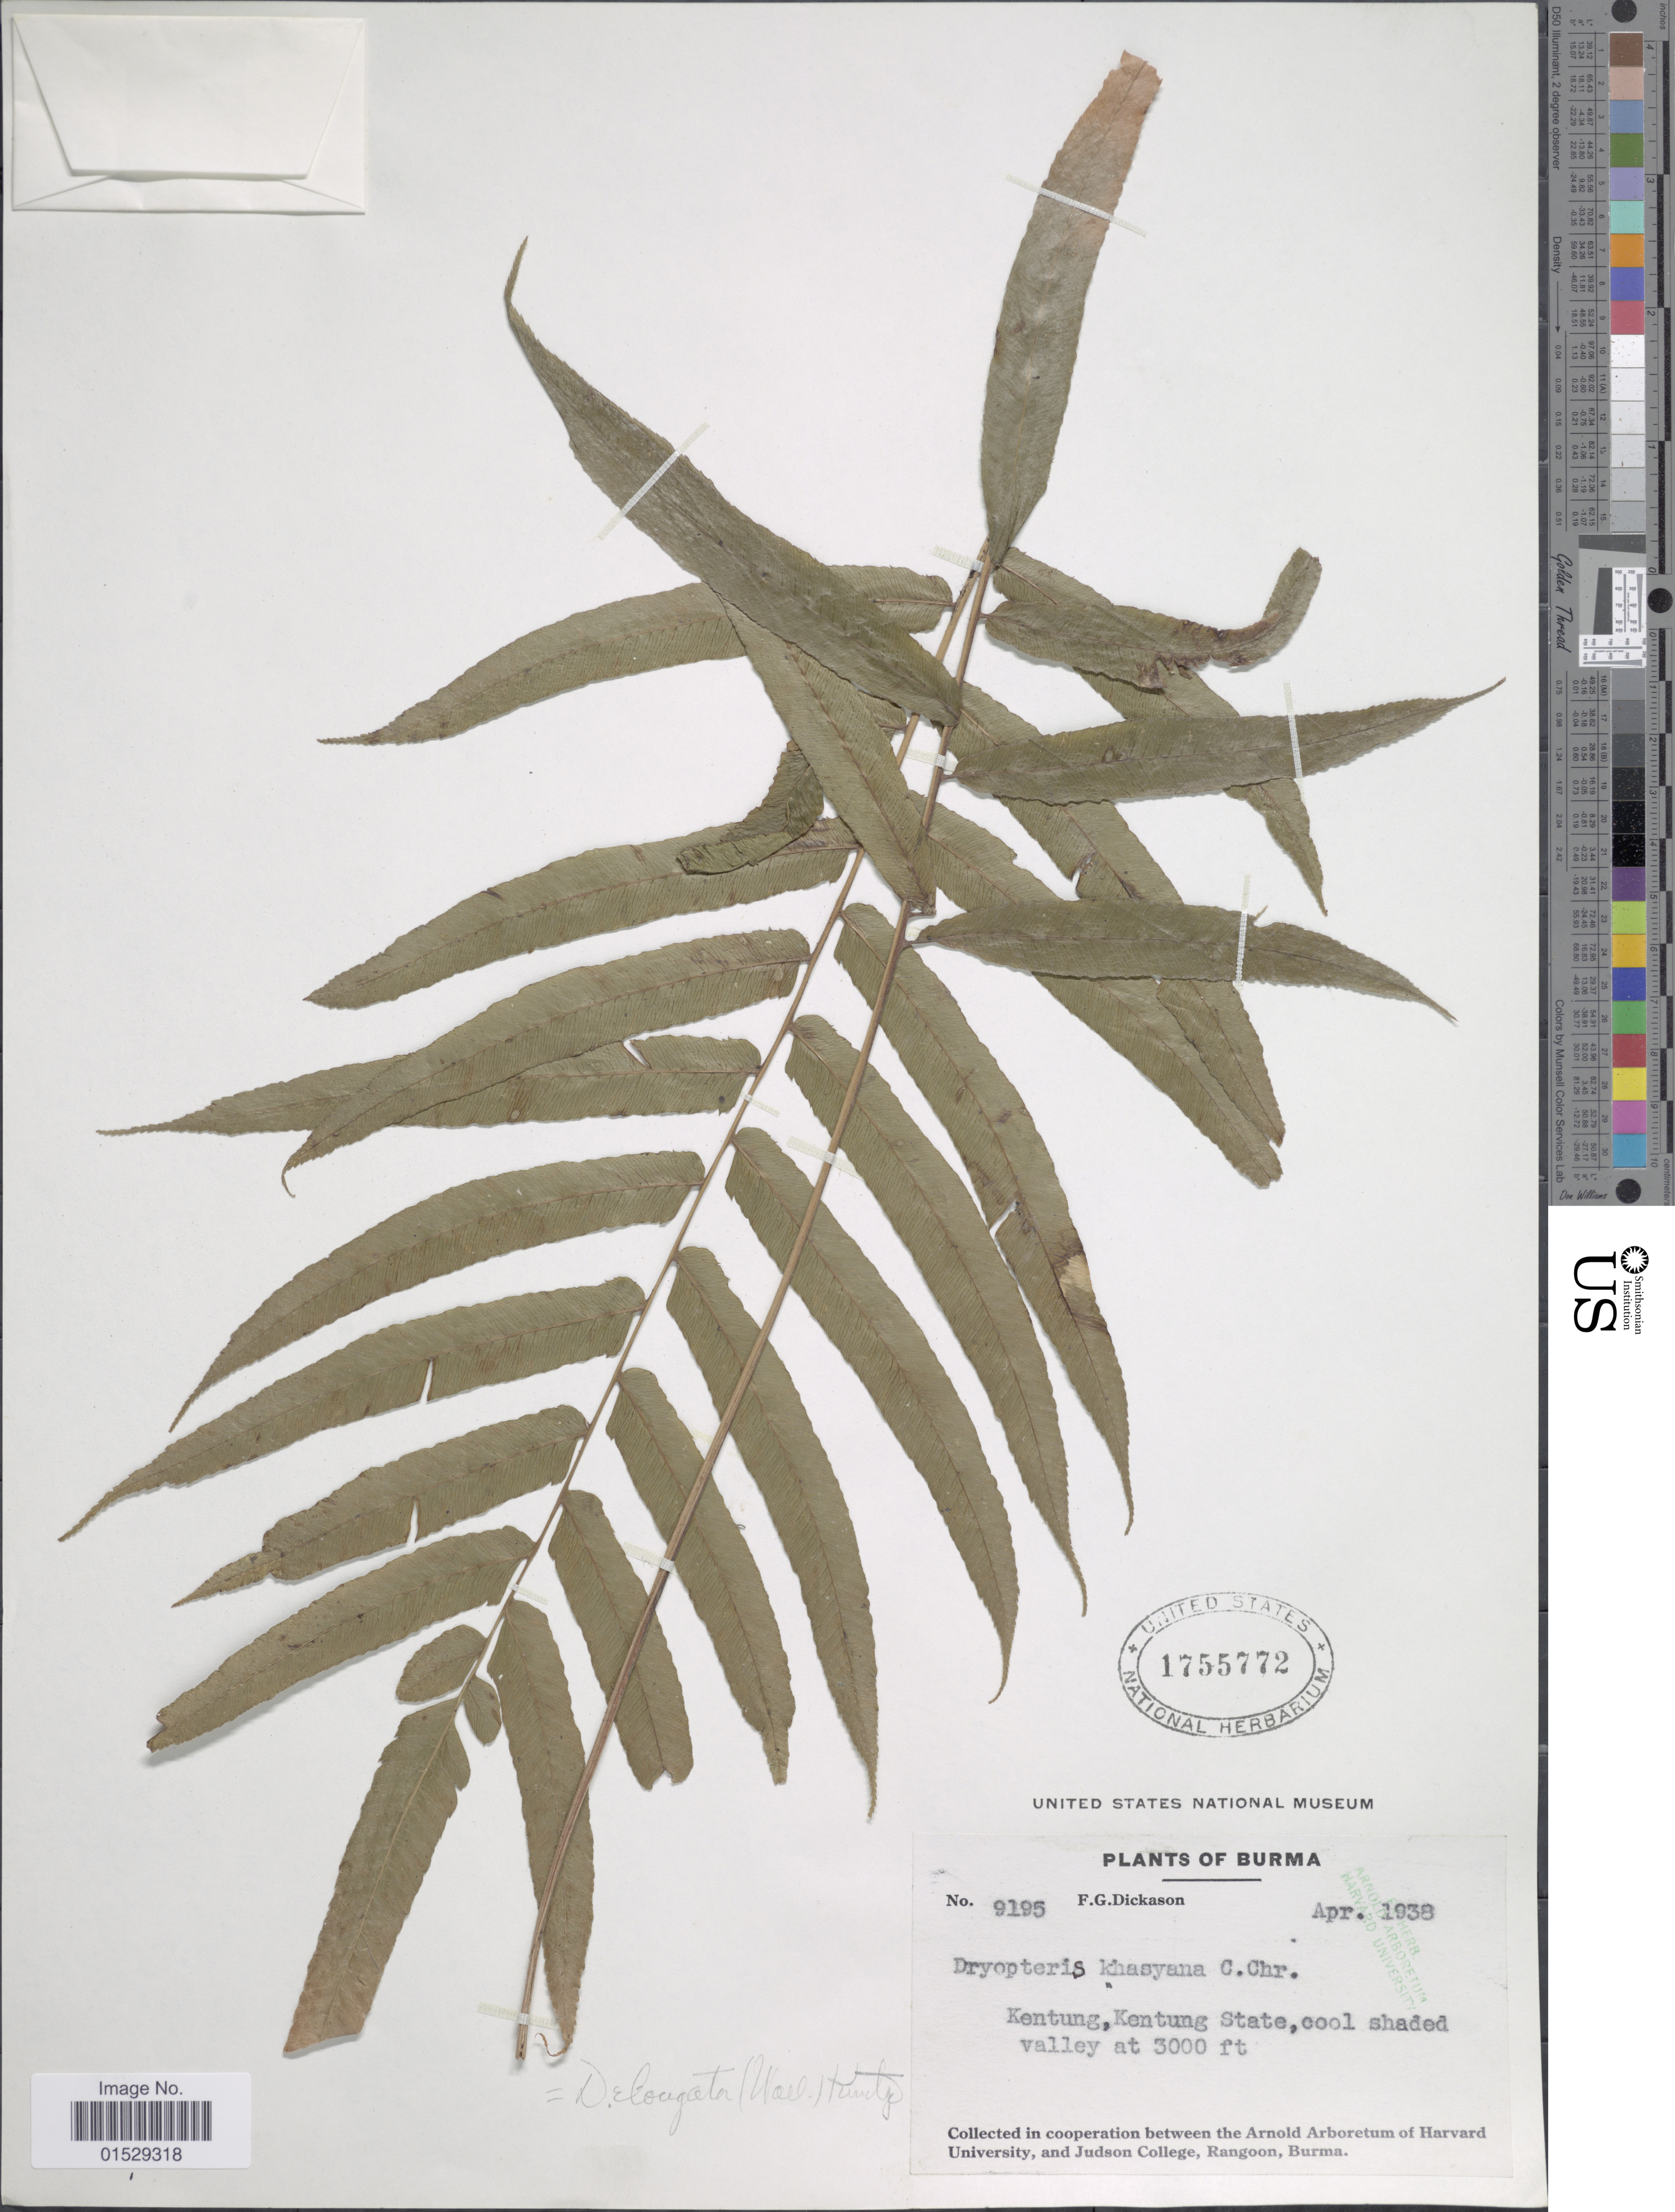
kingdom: Plantae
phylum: Tracheophyta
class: Polypodiopsida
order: Polypodiales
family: Athyriaceae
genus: Anisocampium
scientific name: Anisocampium cuspidatum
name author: (Mett. ex Bedd.) Yea C. Liu et al.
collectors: F. Dickason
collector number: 9195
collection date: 1938-04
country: Myanmar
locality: Burma, Kentung, Kentung State, cool shaded valley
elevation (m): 914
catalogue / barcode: US 1755772